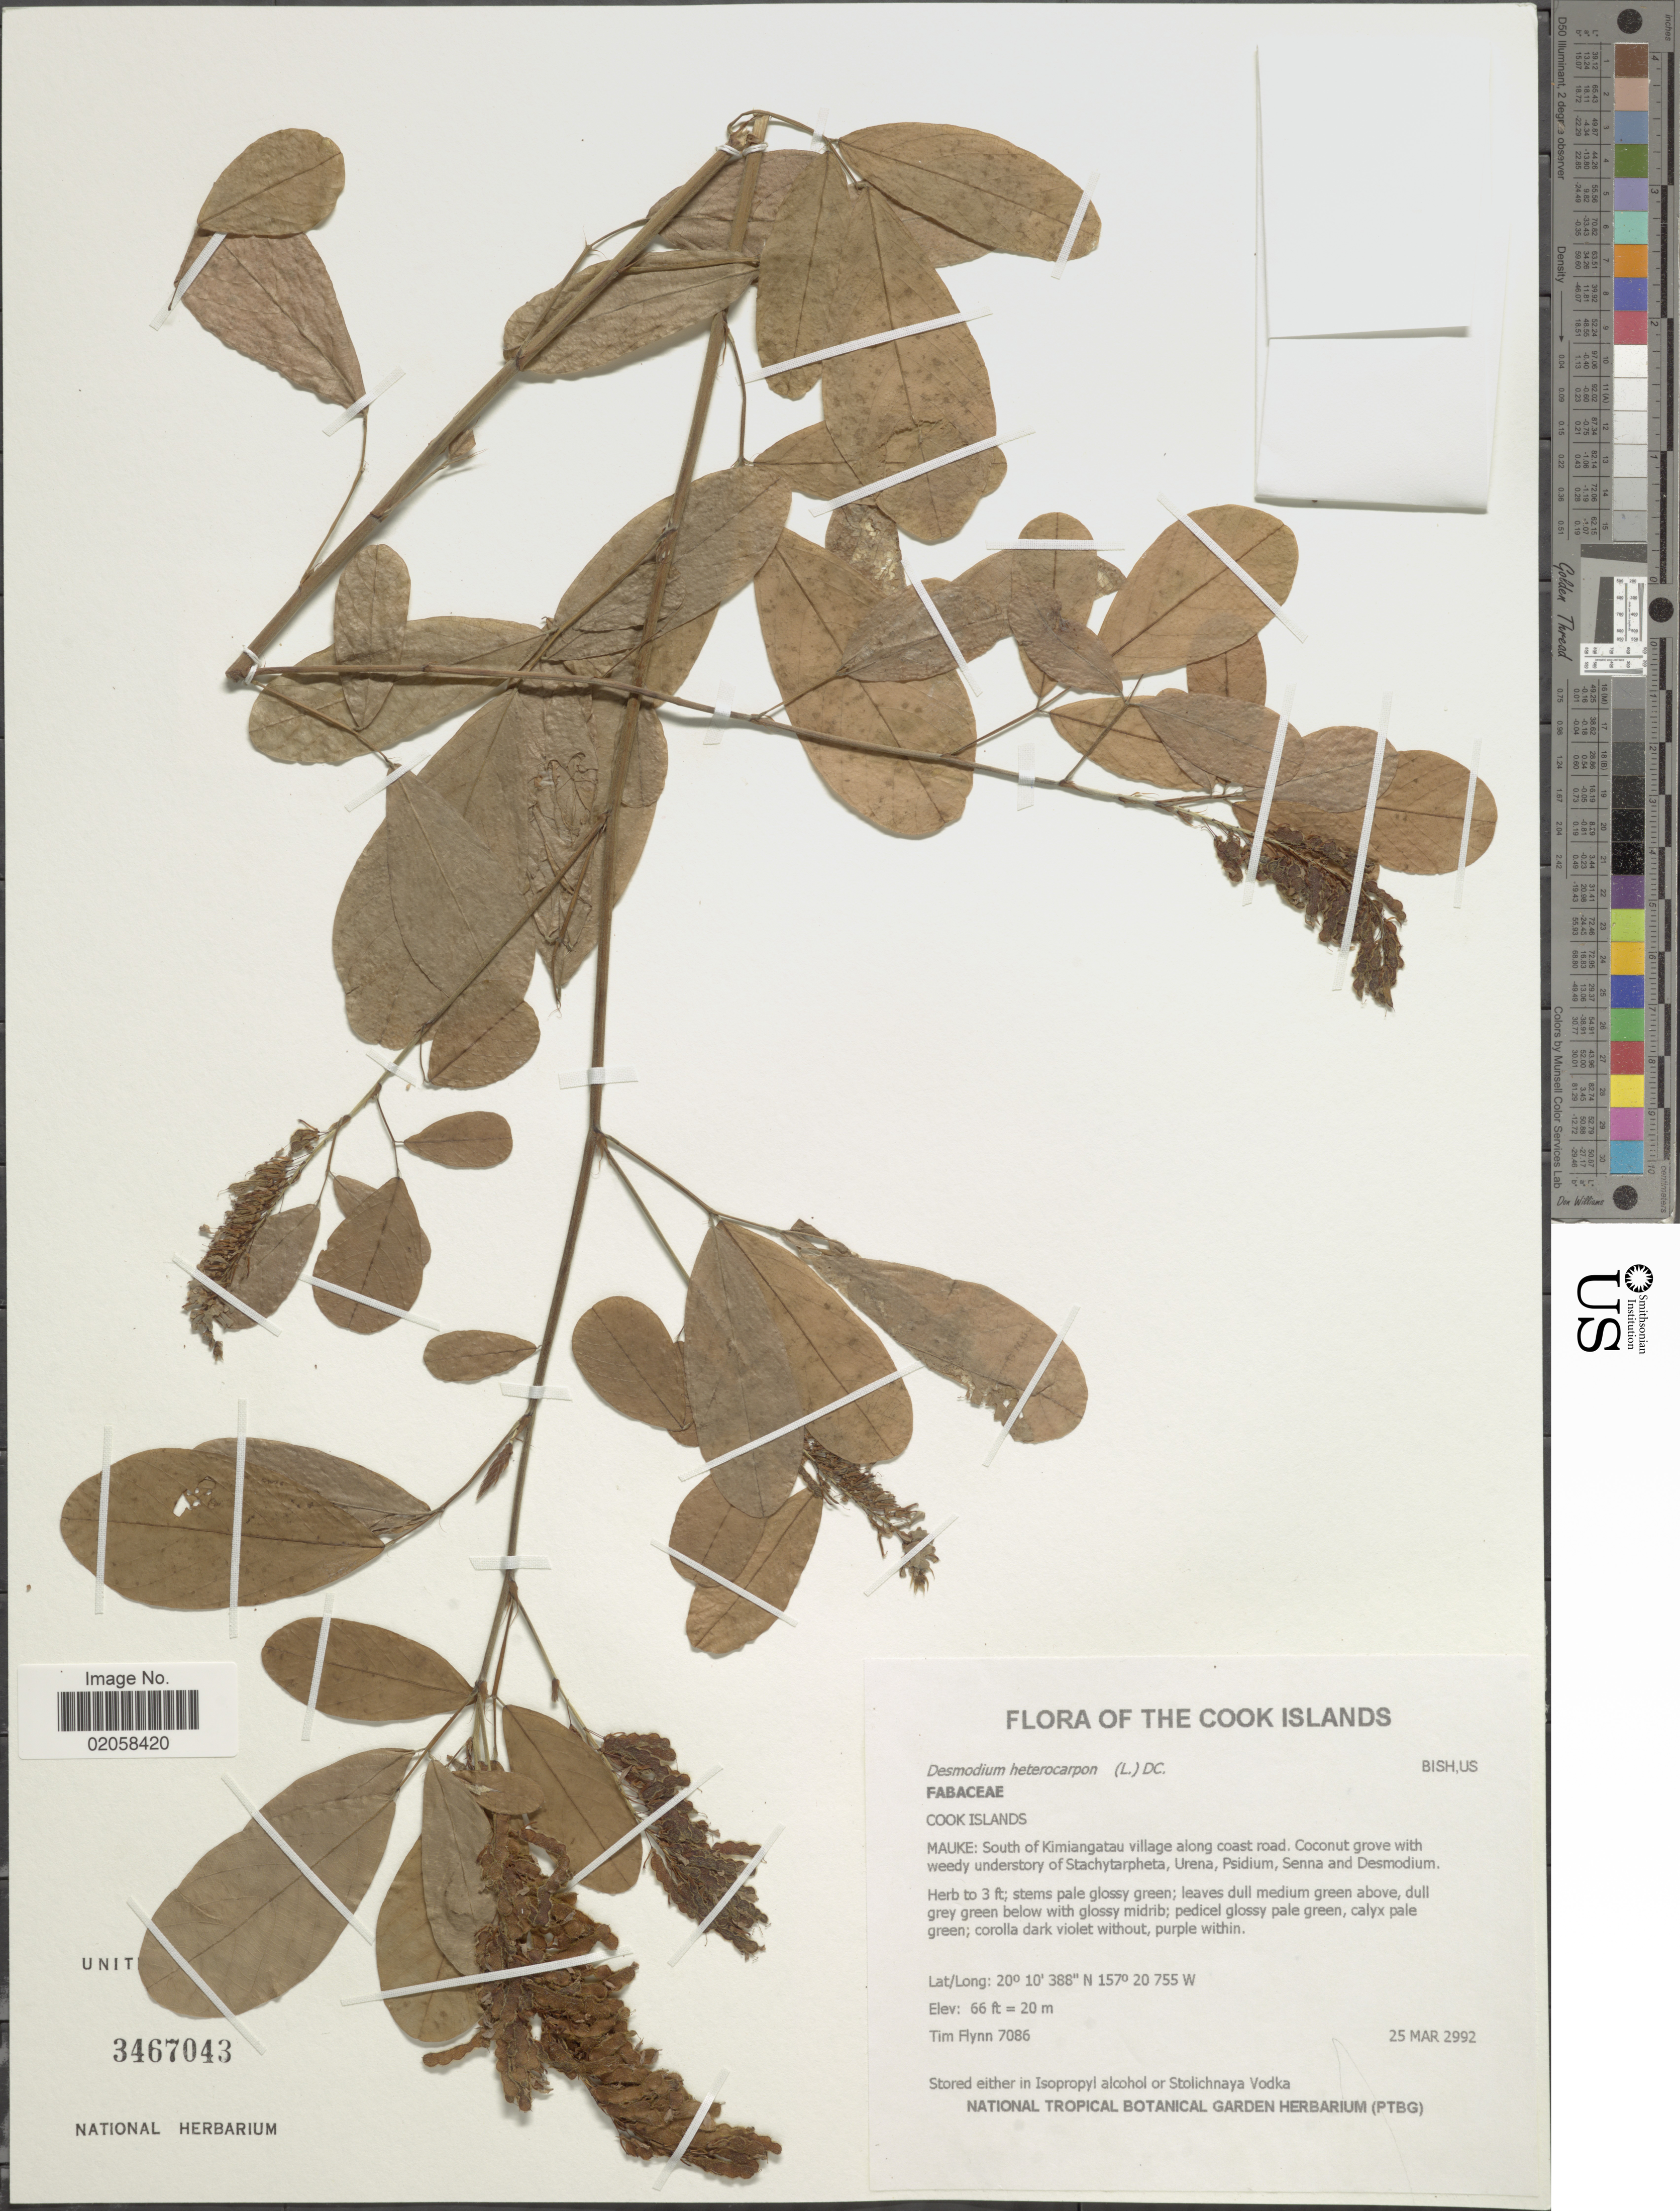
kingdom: Plantae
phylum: Tracheophyta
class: Magnoliopsida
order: Fabales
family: Fabaceae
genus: Grona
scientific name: Grona heterocarpos var. strigosa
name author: (Meeuwen) H. Ohashi & K. Ohashi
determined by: Strong, Mark T., (BOT), Smithsonian Institution - National Museum of Natural History (UNITED STATES)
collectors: T. Flynn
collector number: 7086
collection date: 1992-05-25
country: Cook Islands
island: Mauke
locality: South of Kimiangatau village along coast road, Coconut grove.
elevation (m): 20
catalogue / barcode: US 3467043